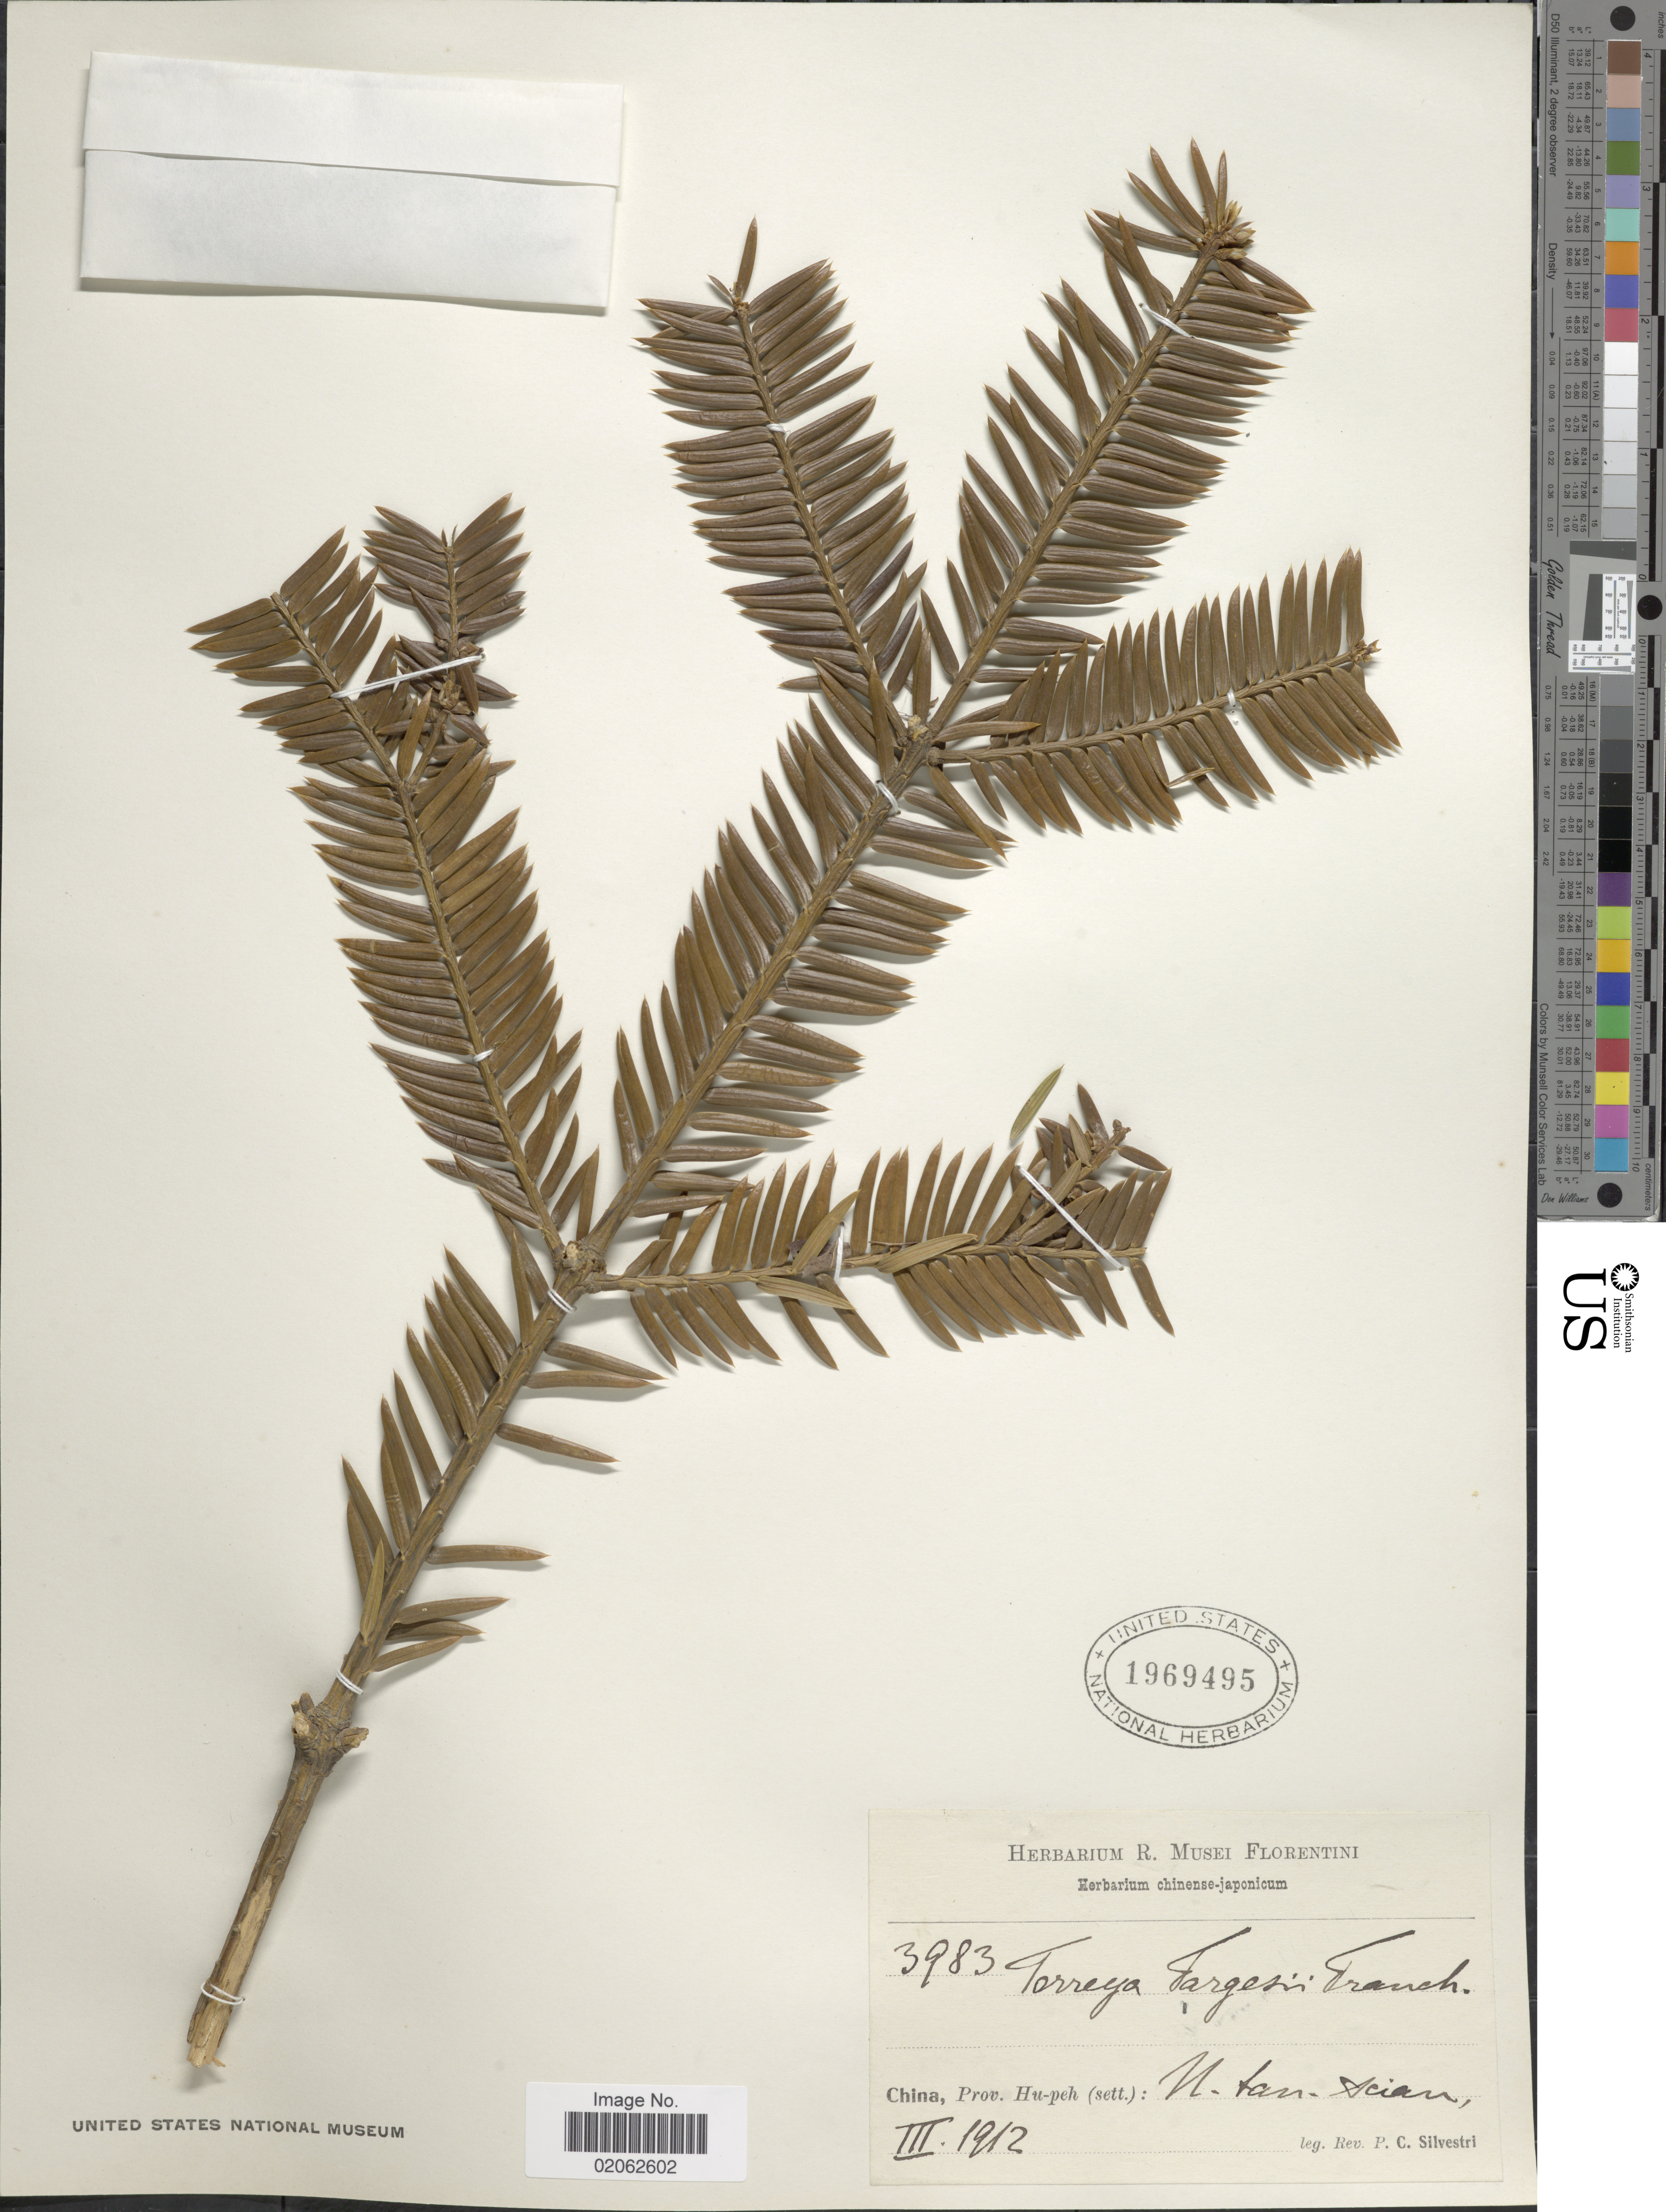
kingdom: Plantae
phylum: Tracheophyta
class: Pinopsida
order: Pinales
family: Taxaceae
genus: Torreya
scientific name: Torreya fargesii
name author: Franch.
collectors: P. Silvestri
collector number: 3983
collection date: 1912-03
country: China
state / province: Hubei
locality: Prov. Hu-peh (sett.): N. tan-Acian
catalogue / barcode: US 1969495